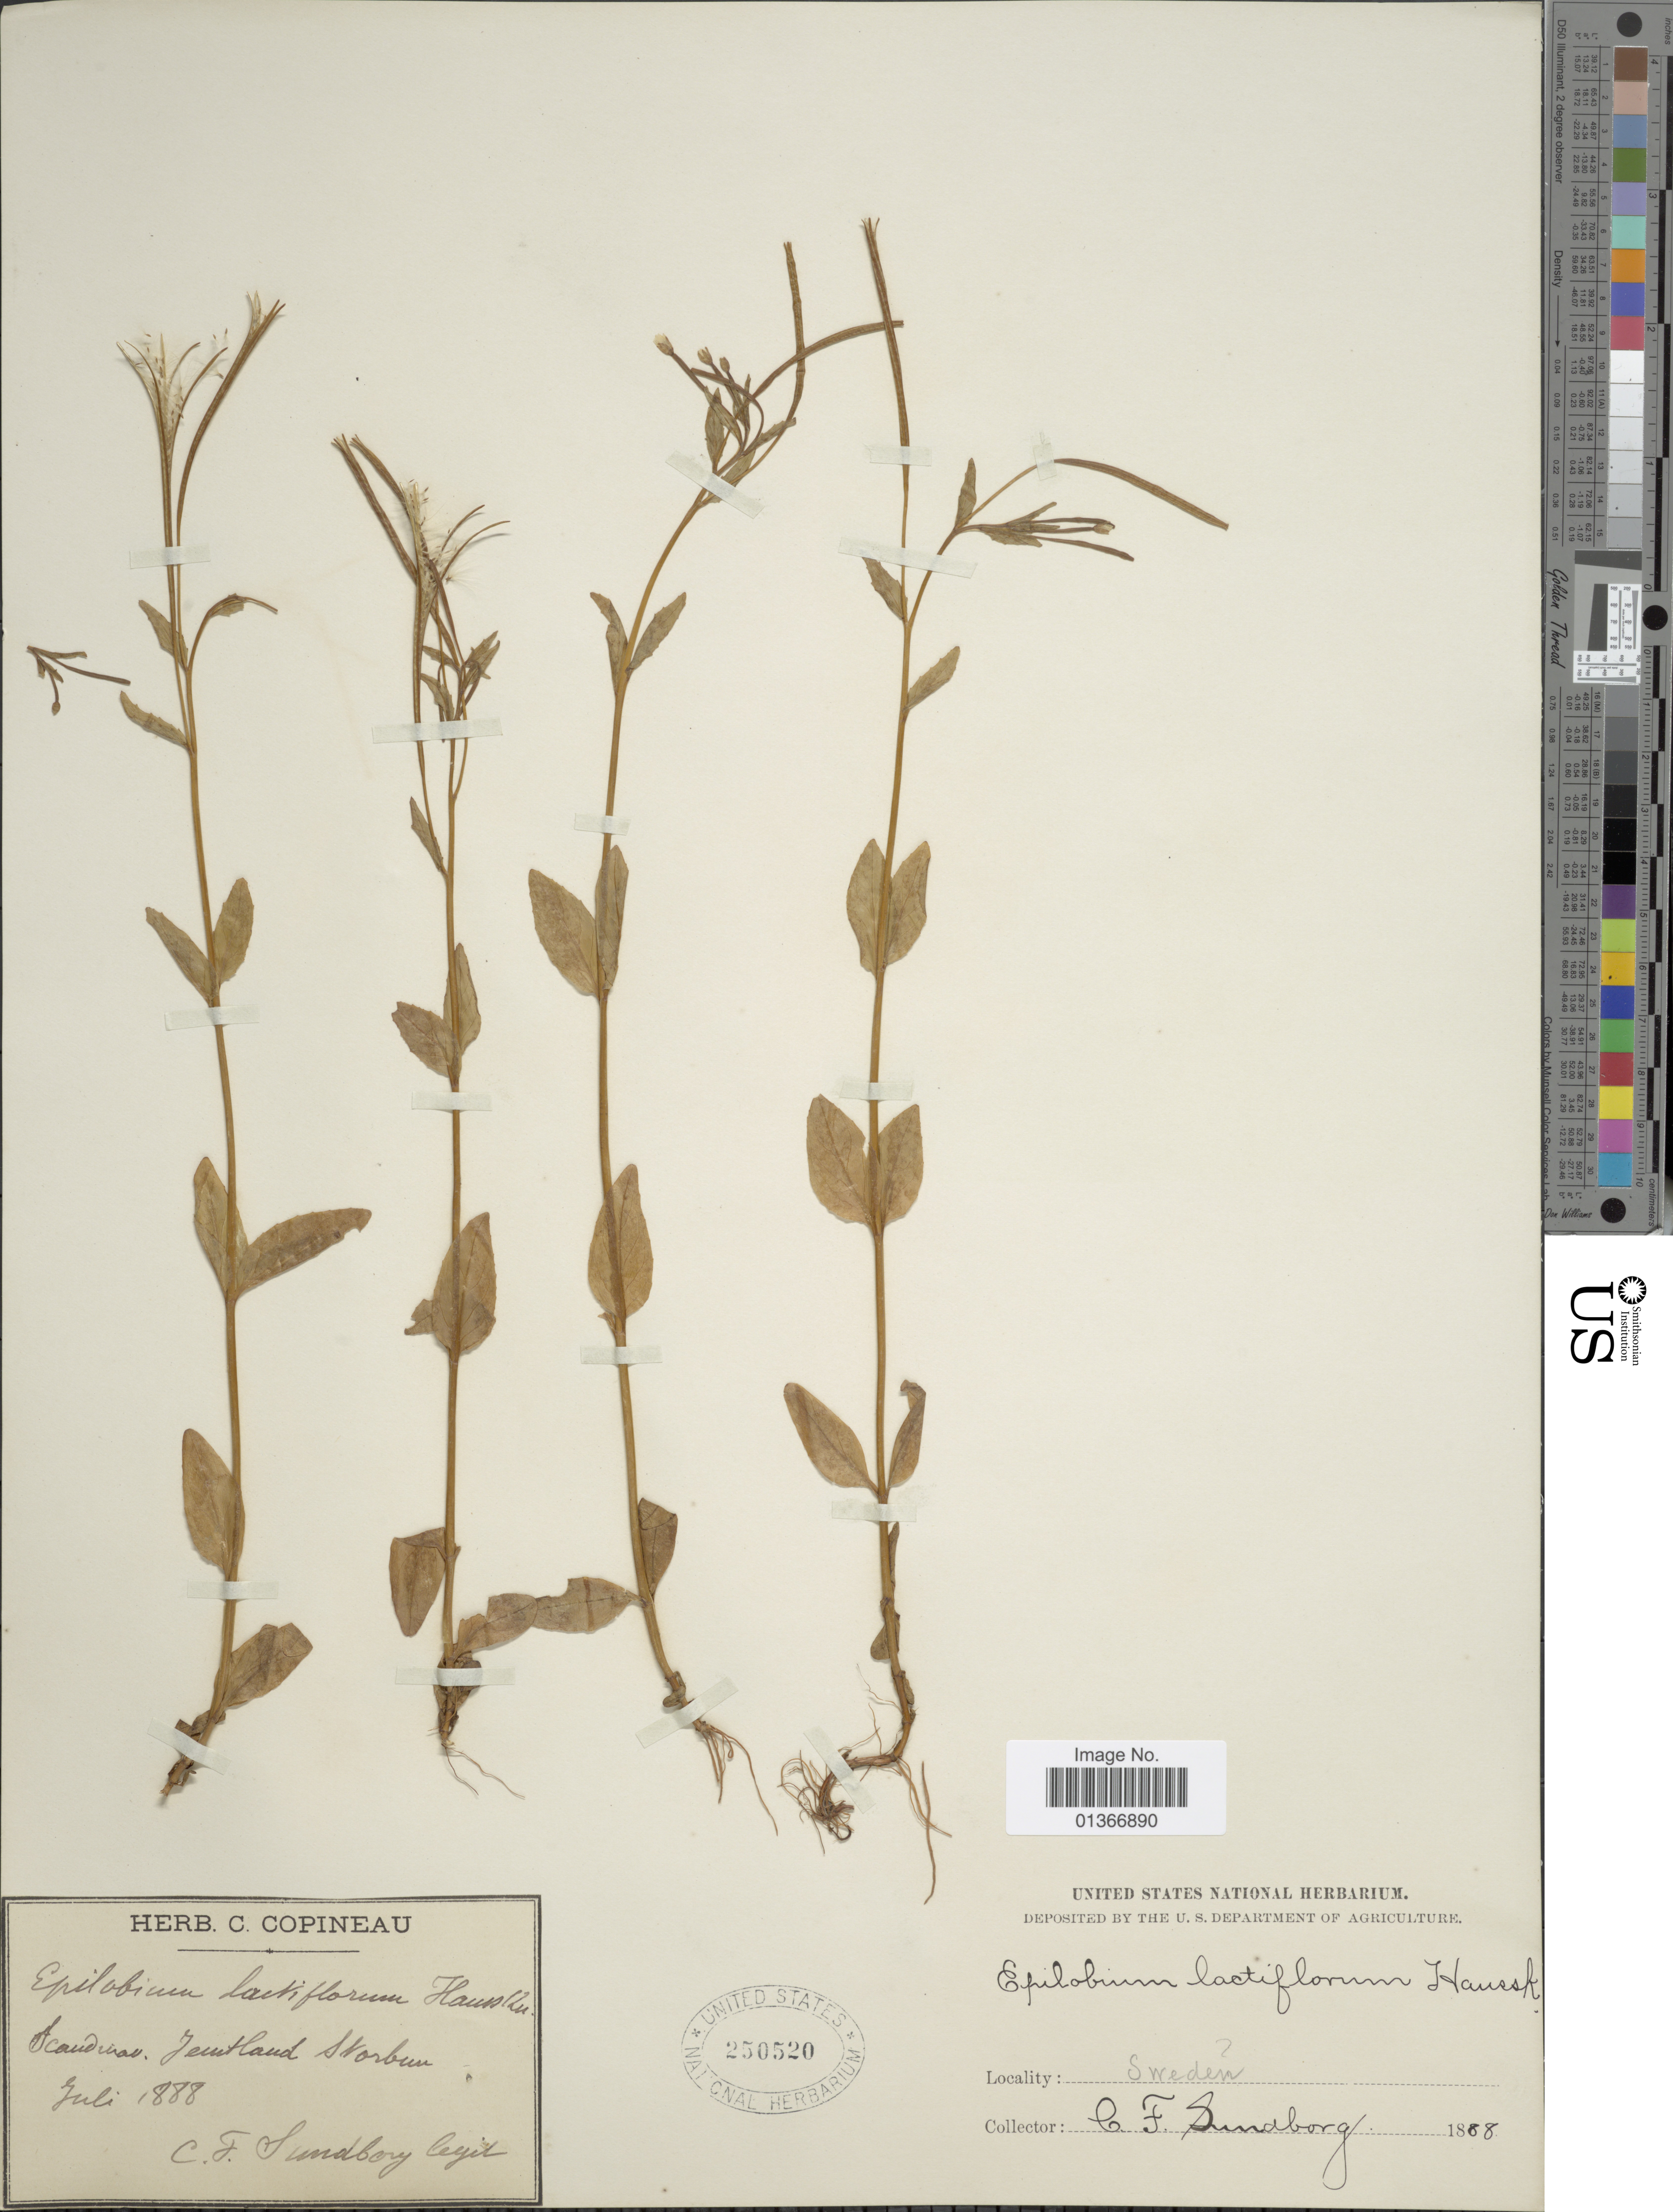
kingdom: Plantae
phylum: Tracheophyta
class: Magnoliopsida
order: Myrtales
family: Onagraceae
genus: Epilobium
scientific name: Epilobium lactiflorum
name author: Hausskn.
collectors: C. F. Sundberg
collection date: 1888-07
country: Sweden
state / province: Jämtland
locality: Scandinav, Storbun. [interpreted]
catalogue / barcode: US 250520